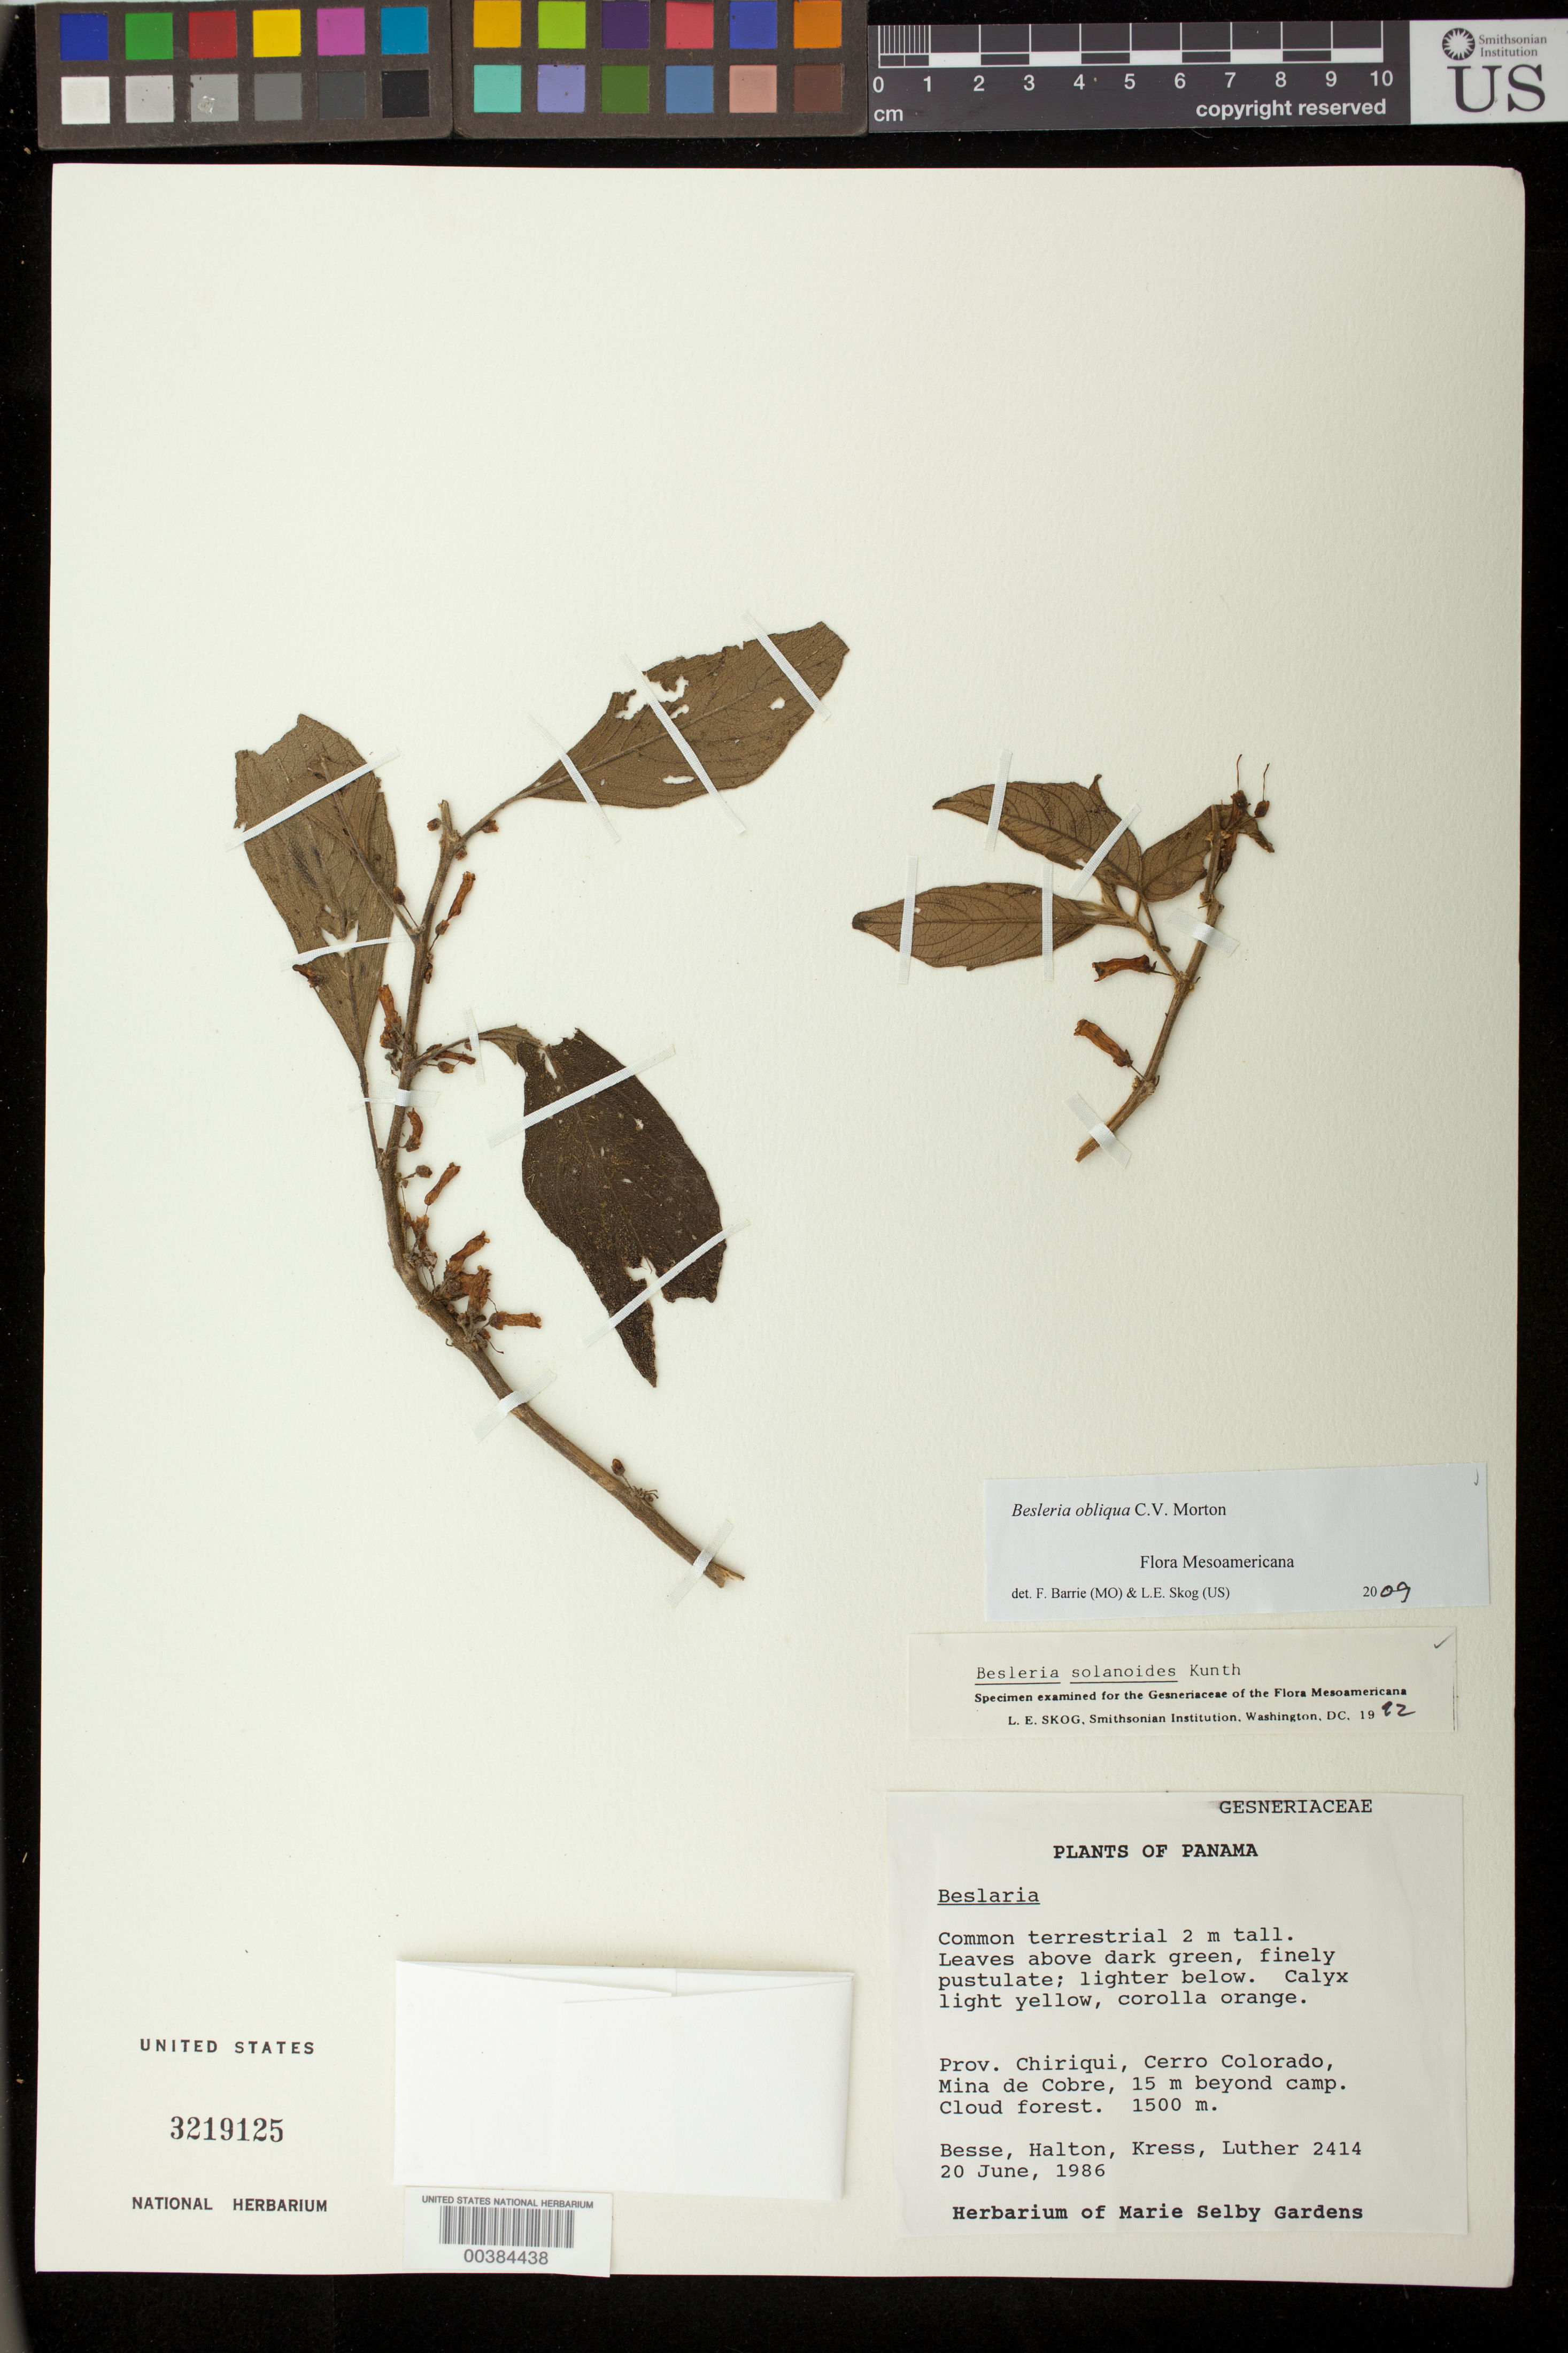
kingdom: Plantae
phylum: Tracheophyta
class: Magnoliopsida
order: Lamiales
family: Gesneriaceae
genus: Besleria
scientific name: Besleria obliqua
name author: C.V. Morton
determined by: Barrie, F. R.; Skog, Laurence E.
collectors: L. Besse, J. Halton, W. J. Kress & Harry E. Luther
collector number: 2414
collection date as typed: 20 Jun 1986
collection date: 1986-06-20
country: Panama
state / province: Chiriquí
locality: Prov. Chiriqui, Cerro Colorado, Mina de Cobre, 15 m beyond camp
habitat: Cloud forest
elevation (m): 1500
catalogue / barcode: US 3219125